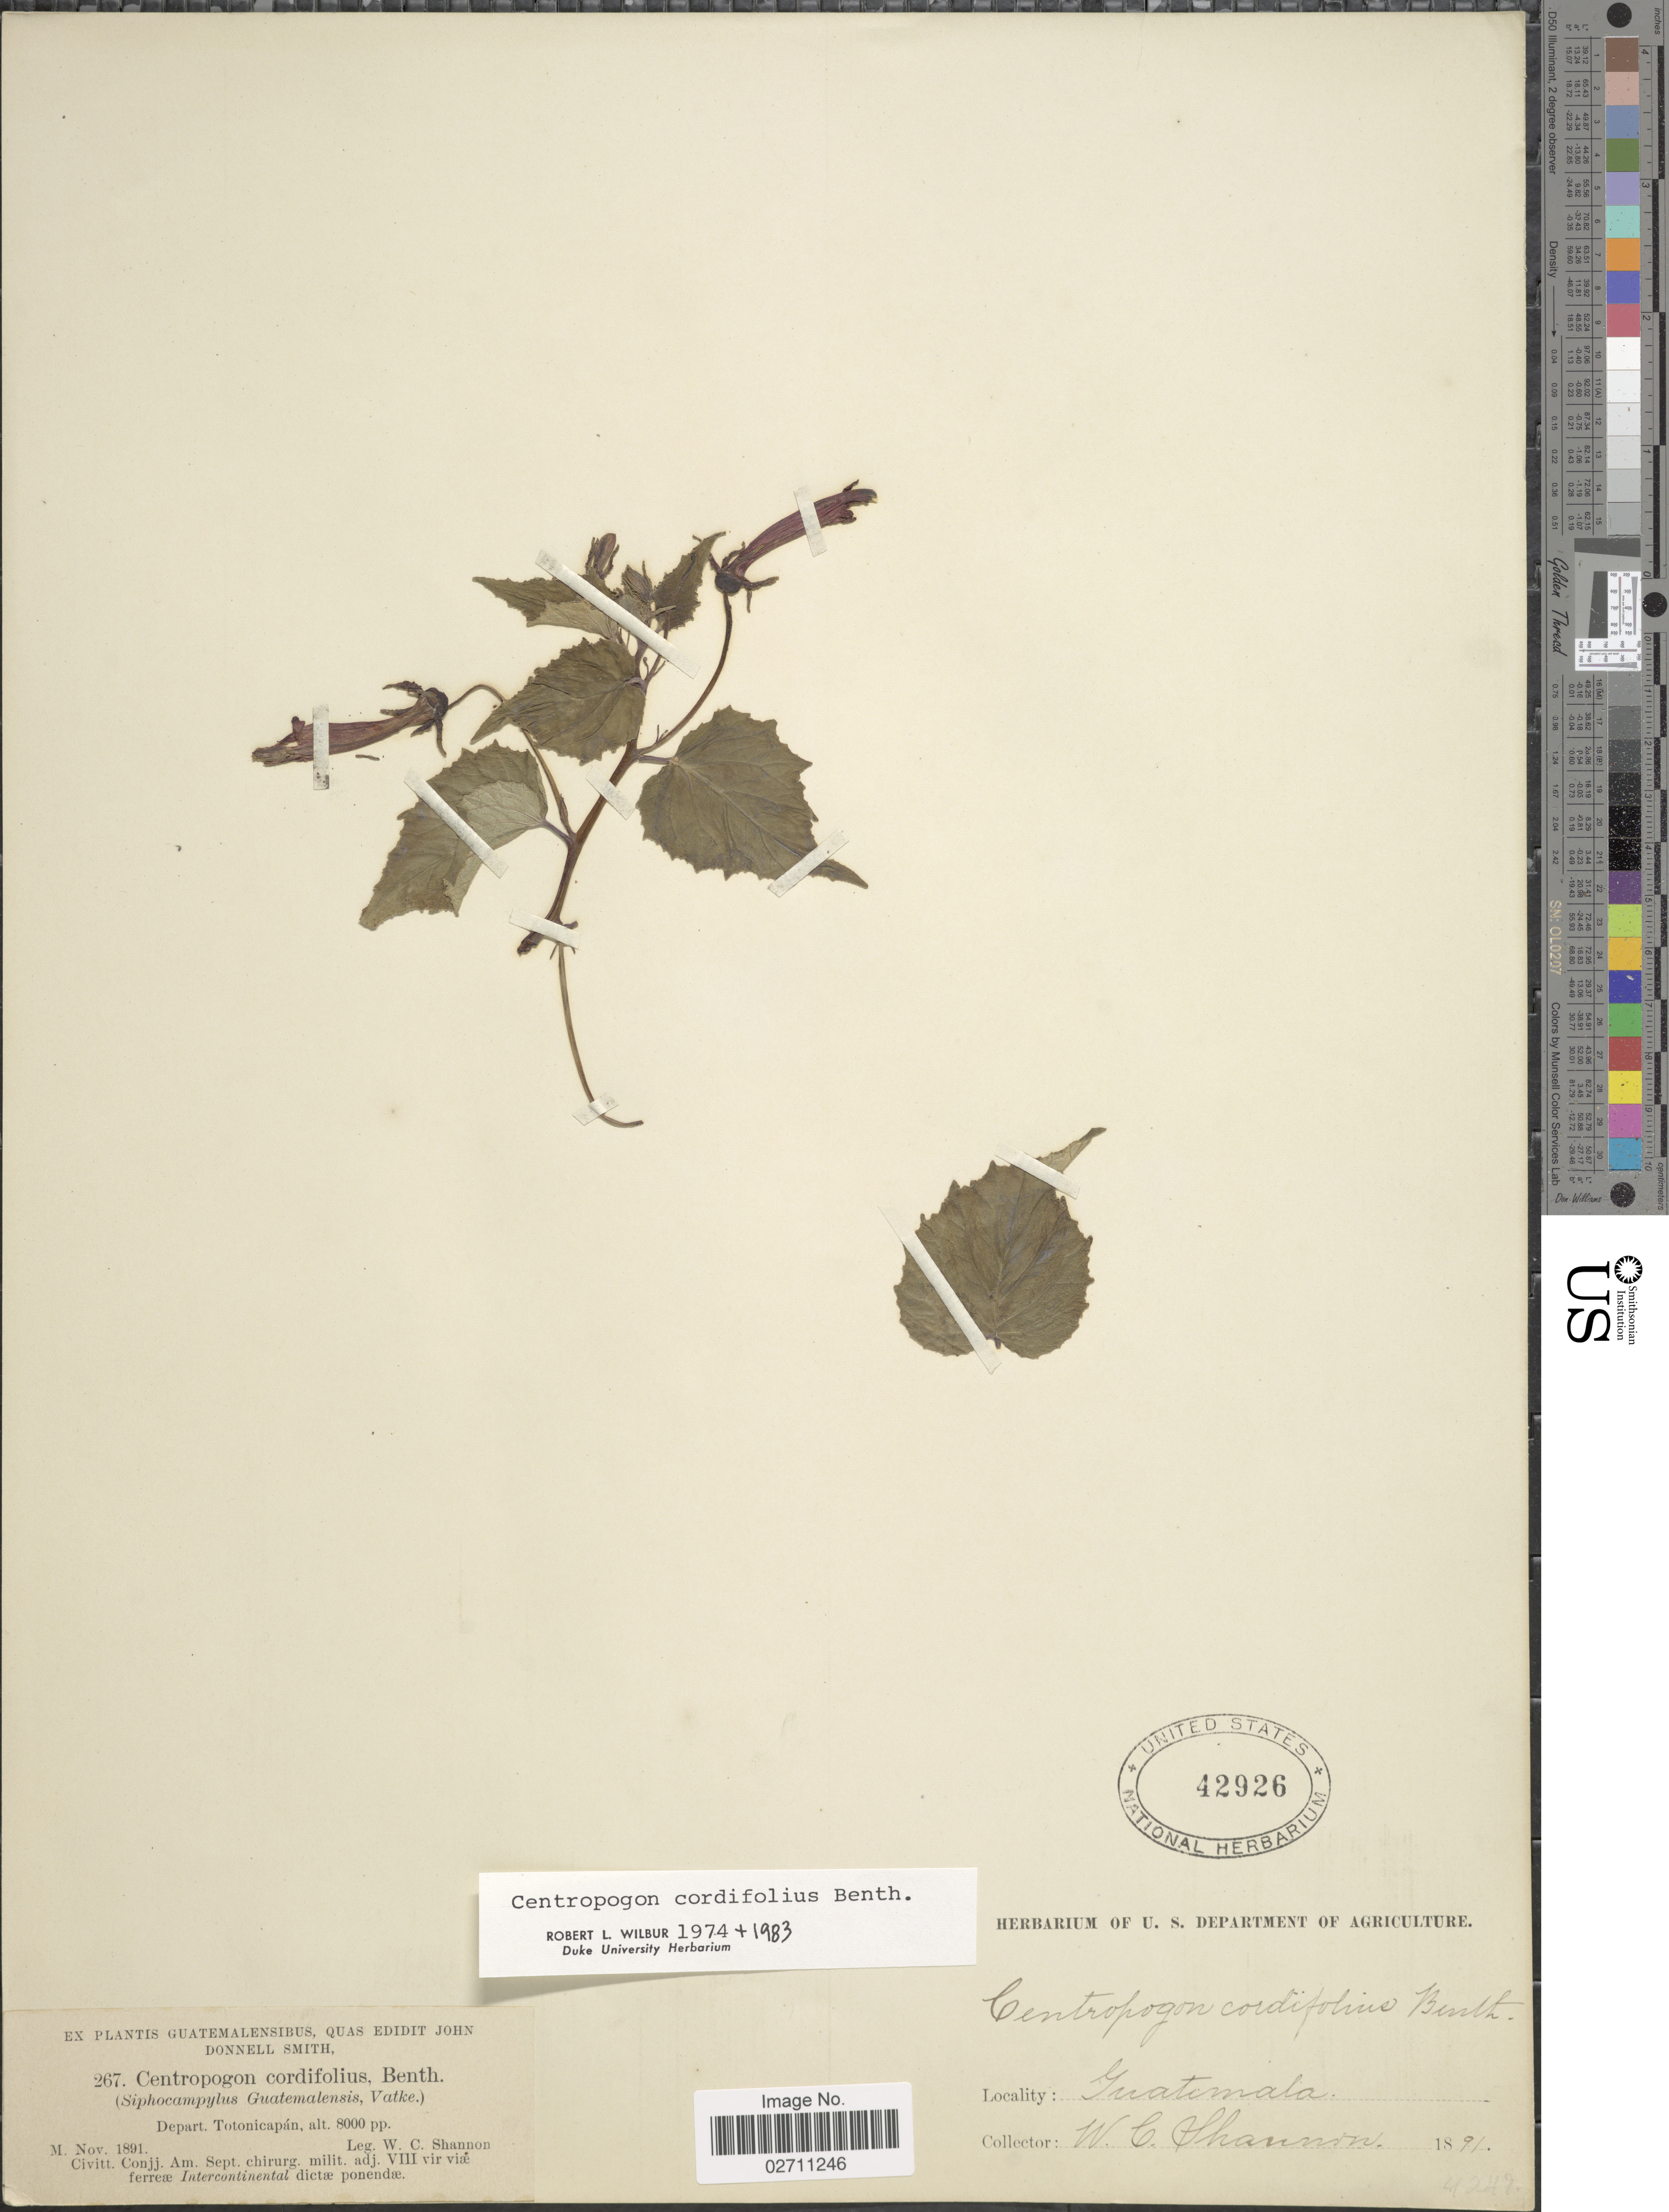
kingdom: Plantae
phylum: Tracheophyta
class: Magnoliopsida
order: Asterales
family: Campanulaceae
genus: Centropogon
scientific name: Centropogon cordifolius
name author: Benth.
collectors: W. C. Shannon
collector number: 267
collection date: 1891-11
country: Guatemala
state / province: Totonicapan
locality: Depart. Totonicapán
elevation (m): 2438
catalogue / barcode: US 42926